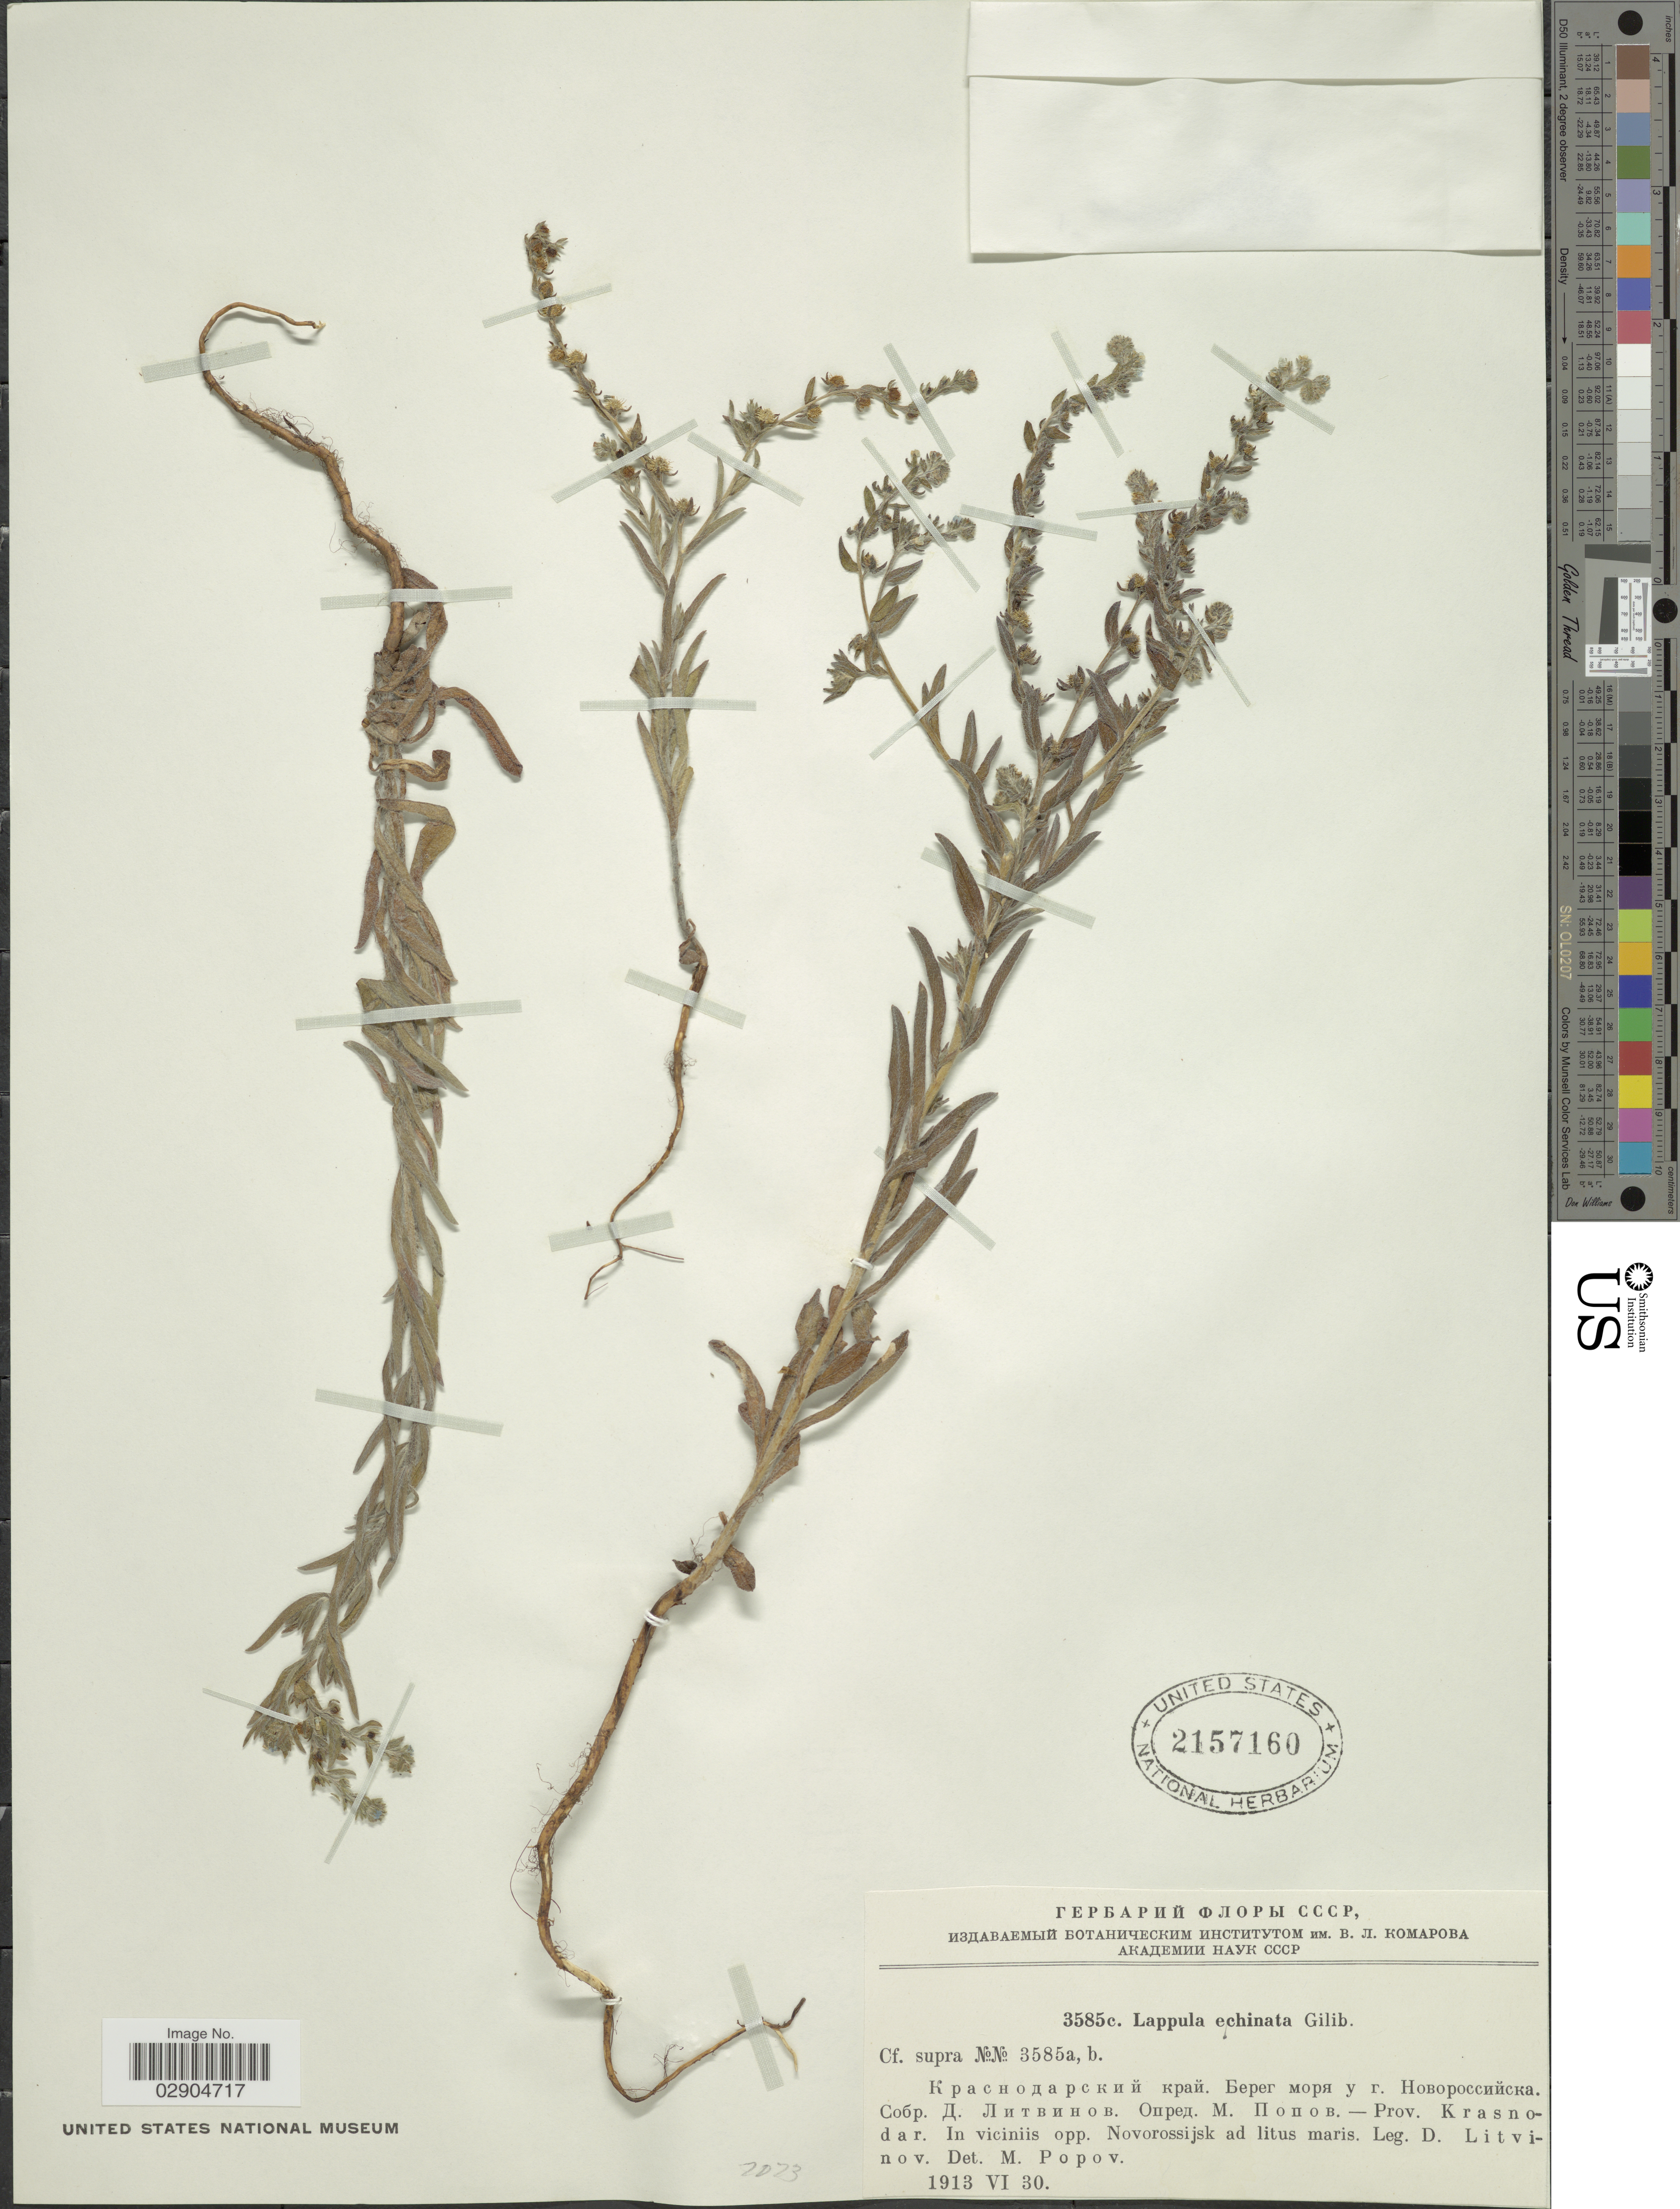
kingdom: Plantae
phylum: Tracheophyta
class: Magnoliopsida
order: Boraginales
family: Boraginaceae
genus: Lappula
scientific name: Lappula squarrosa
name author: (Retz.) Dumort.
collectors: D. Litvinov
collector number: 3585c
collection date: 1913-06-30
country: Russian Federation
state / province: Krasnodar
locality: Prov. Krasnodar. In viciniis opp. Novorossijsk ad litus maris.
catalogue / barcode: US 2157160